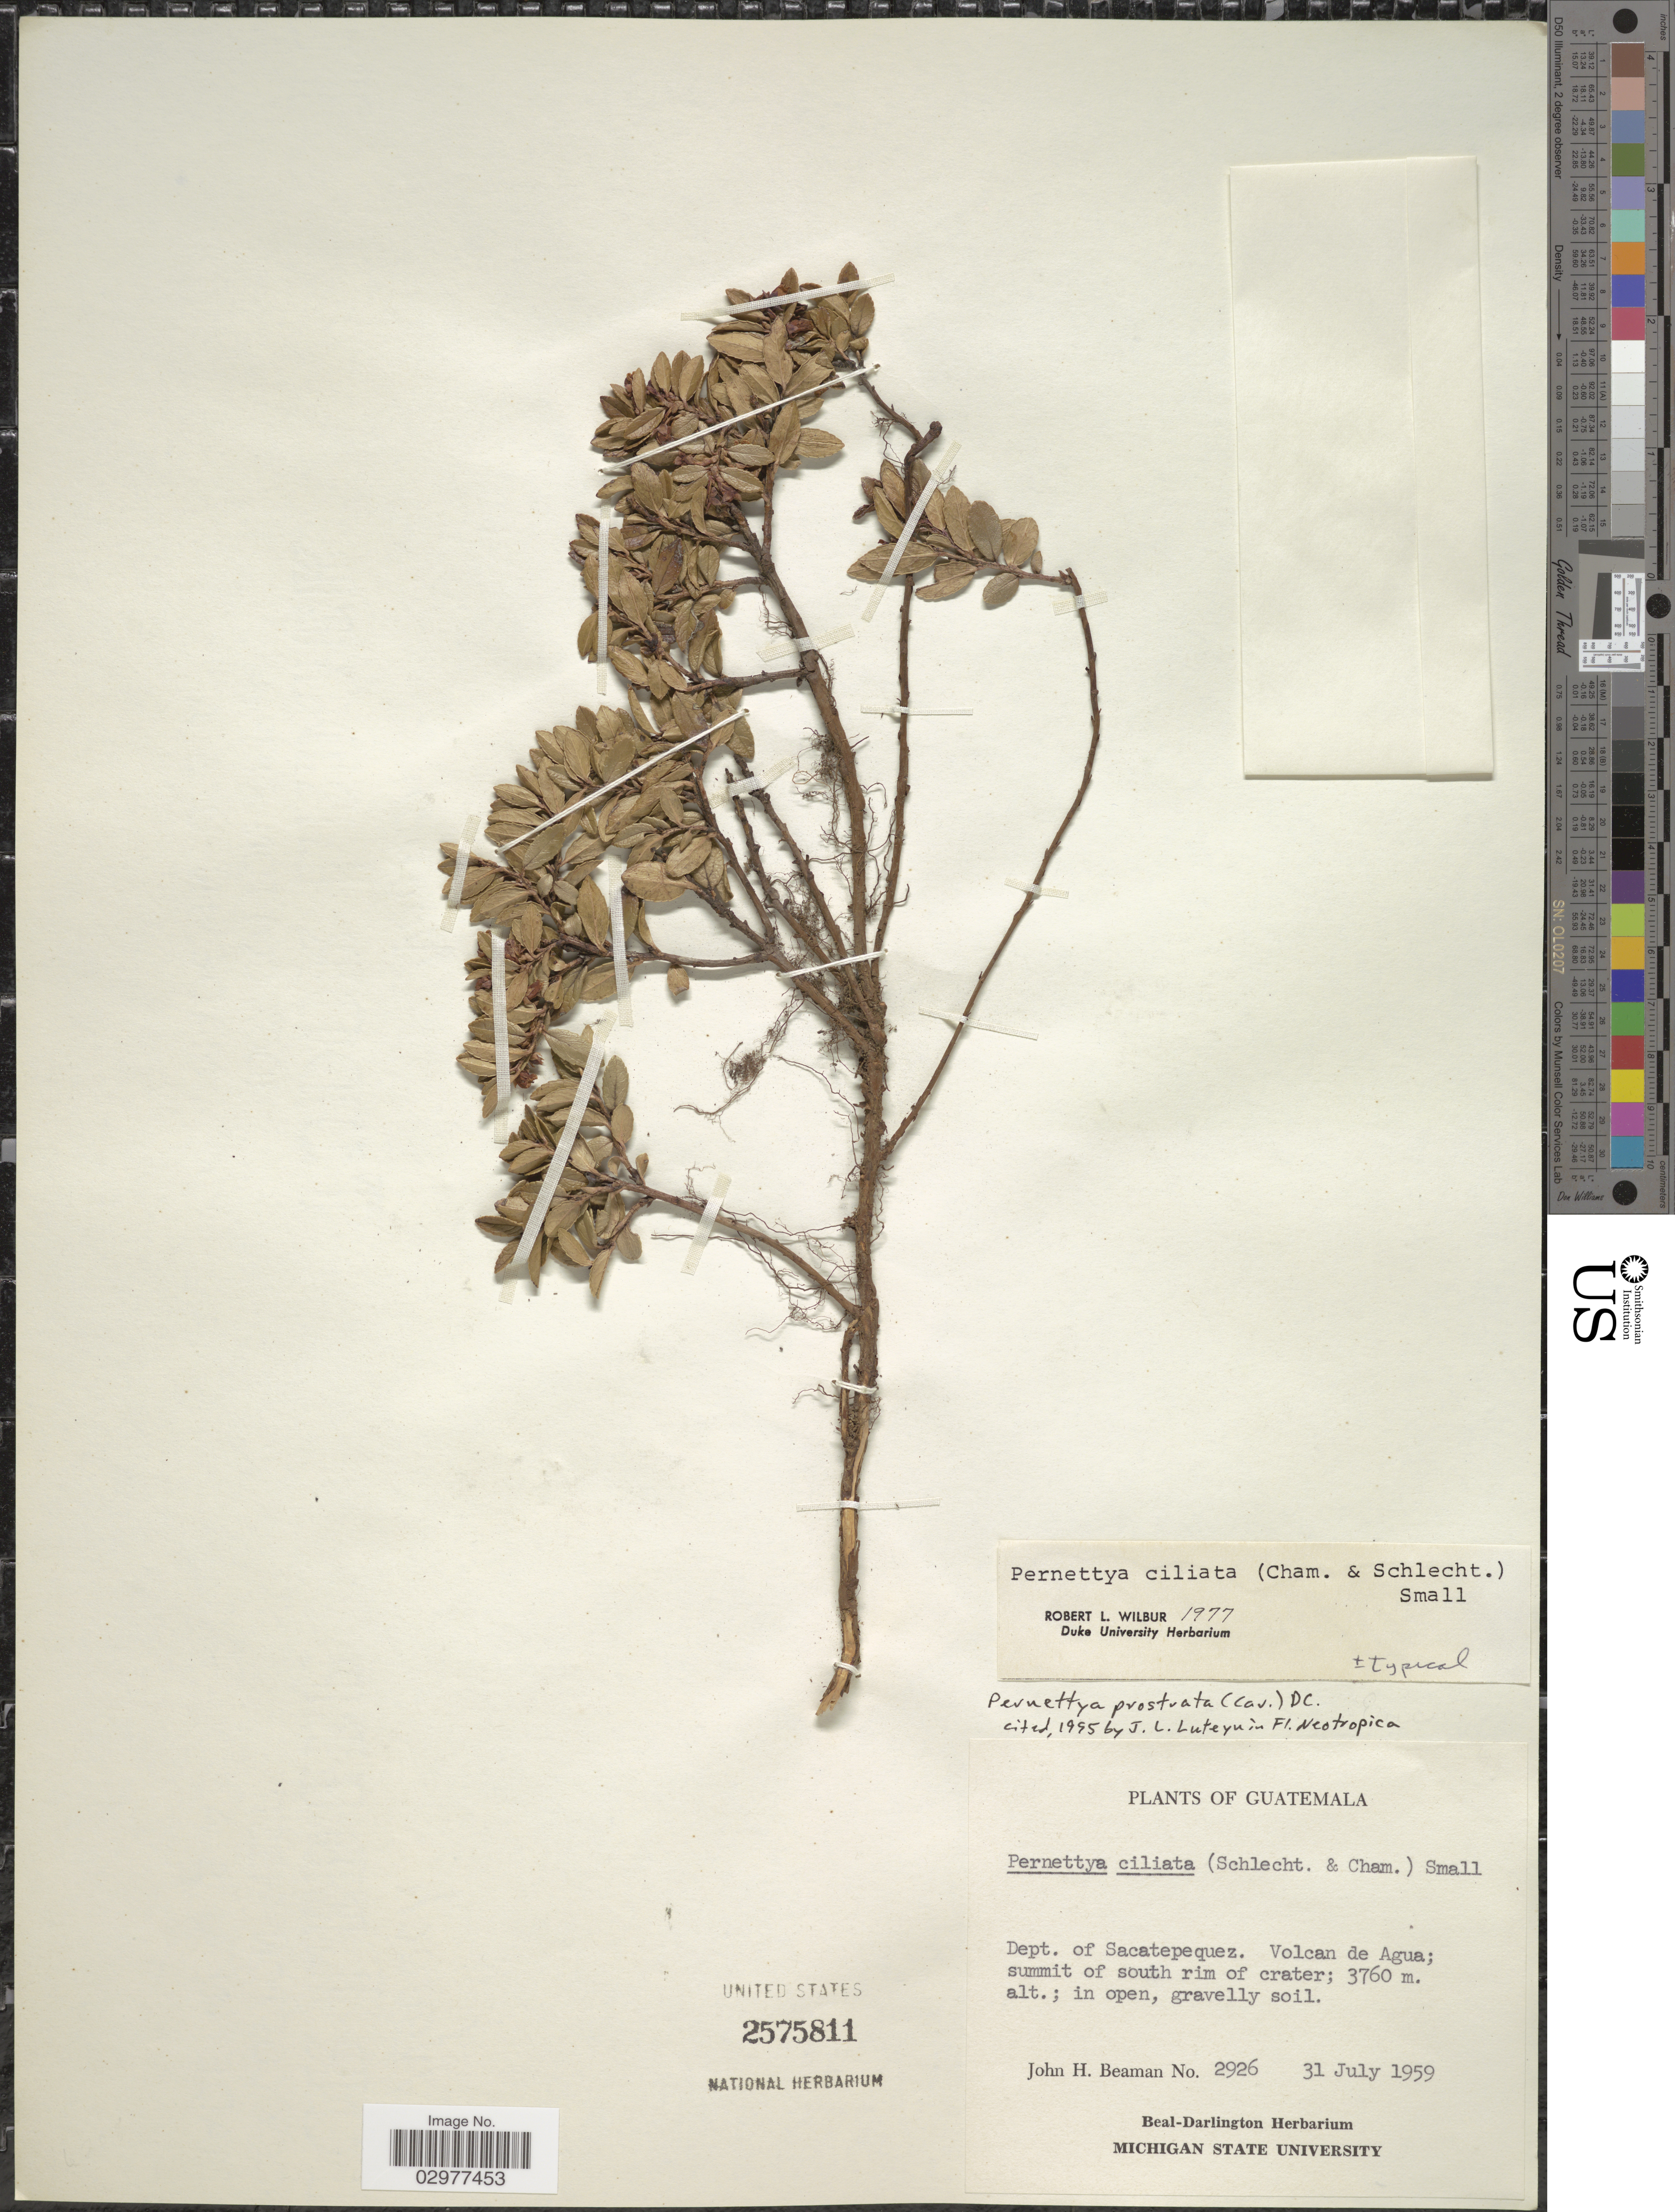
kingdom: Plantae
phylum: Tracheophyta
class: Magnoliopsida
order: Ericales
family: Ericaceae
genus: Pernettya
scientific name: Pernettya prostrata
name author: (Cav.) DC.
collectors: J. H. Beaman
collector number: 2926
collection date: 1959-07-31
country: Guatemala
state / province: Sacatepéquez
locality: Dept. of Sacatepequez. Volcan de Agua.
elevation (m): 3760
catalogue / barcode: US 2575811